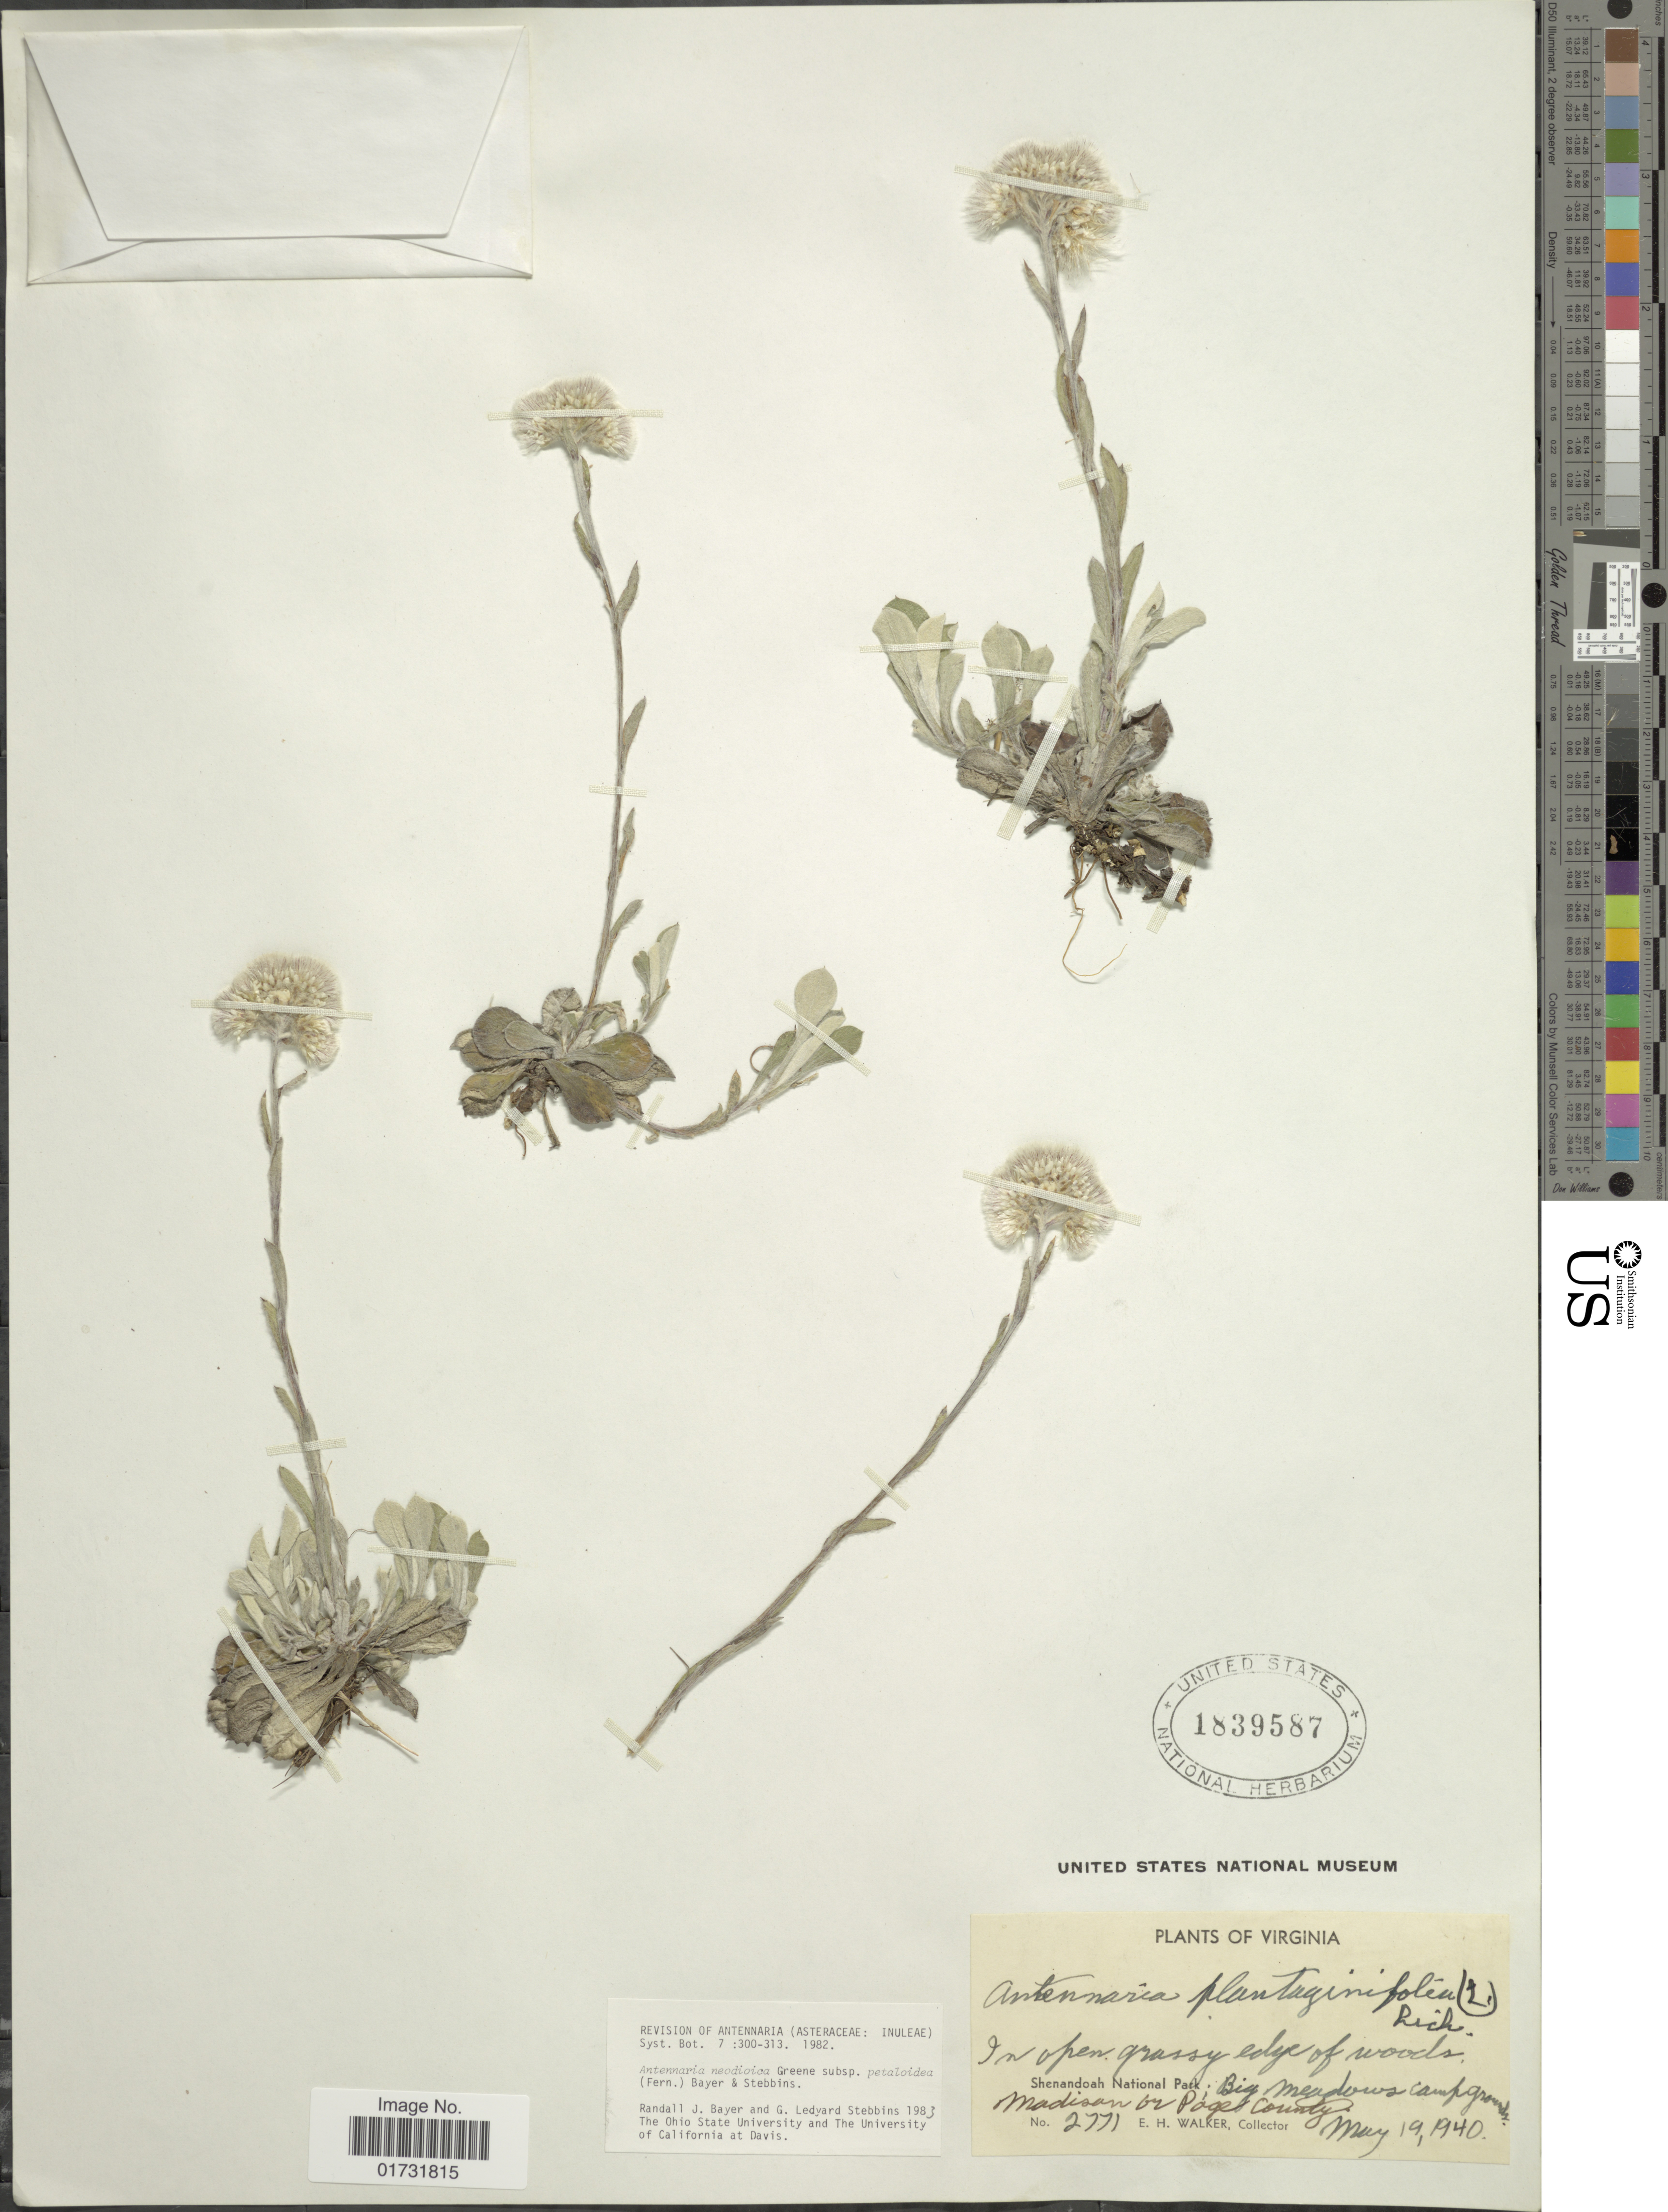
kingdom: Plantae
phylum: Tracheophyta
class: Magnoliopsida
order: Asterales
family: Asteraceae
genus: Antennaria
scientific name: Antennaria neodioica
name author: Greene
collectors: E. H. Walker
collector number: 2771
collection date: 1940-05-19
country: United States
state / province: Virginia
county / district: Madison / Page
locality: Shenandoah National Park. Big meadows campgrounds. Madison or Page County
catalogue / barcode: US 1839587